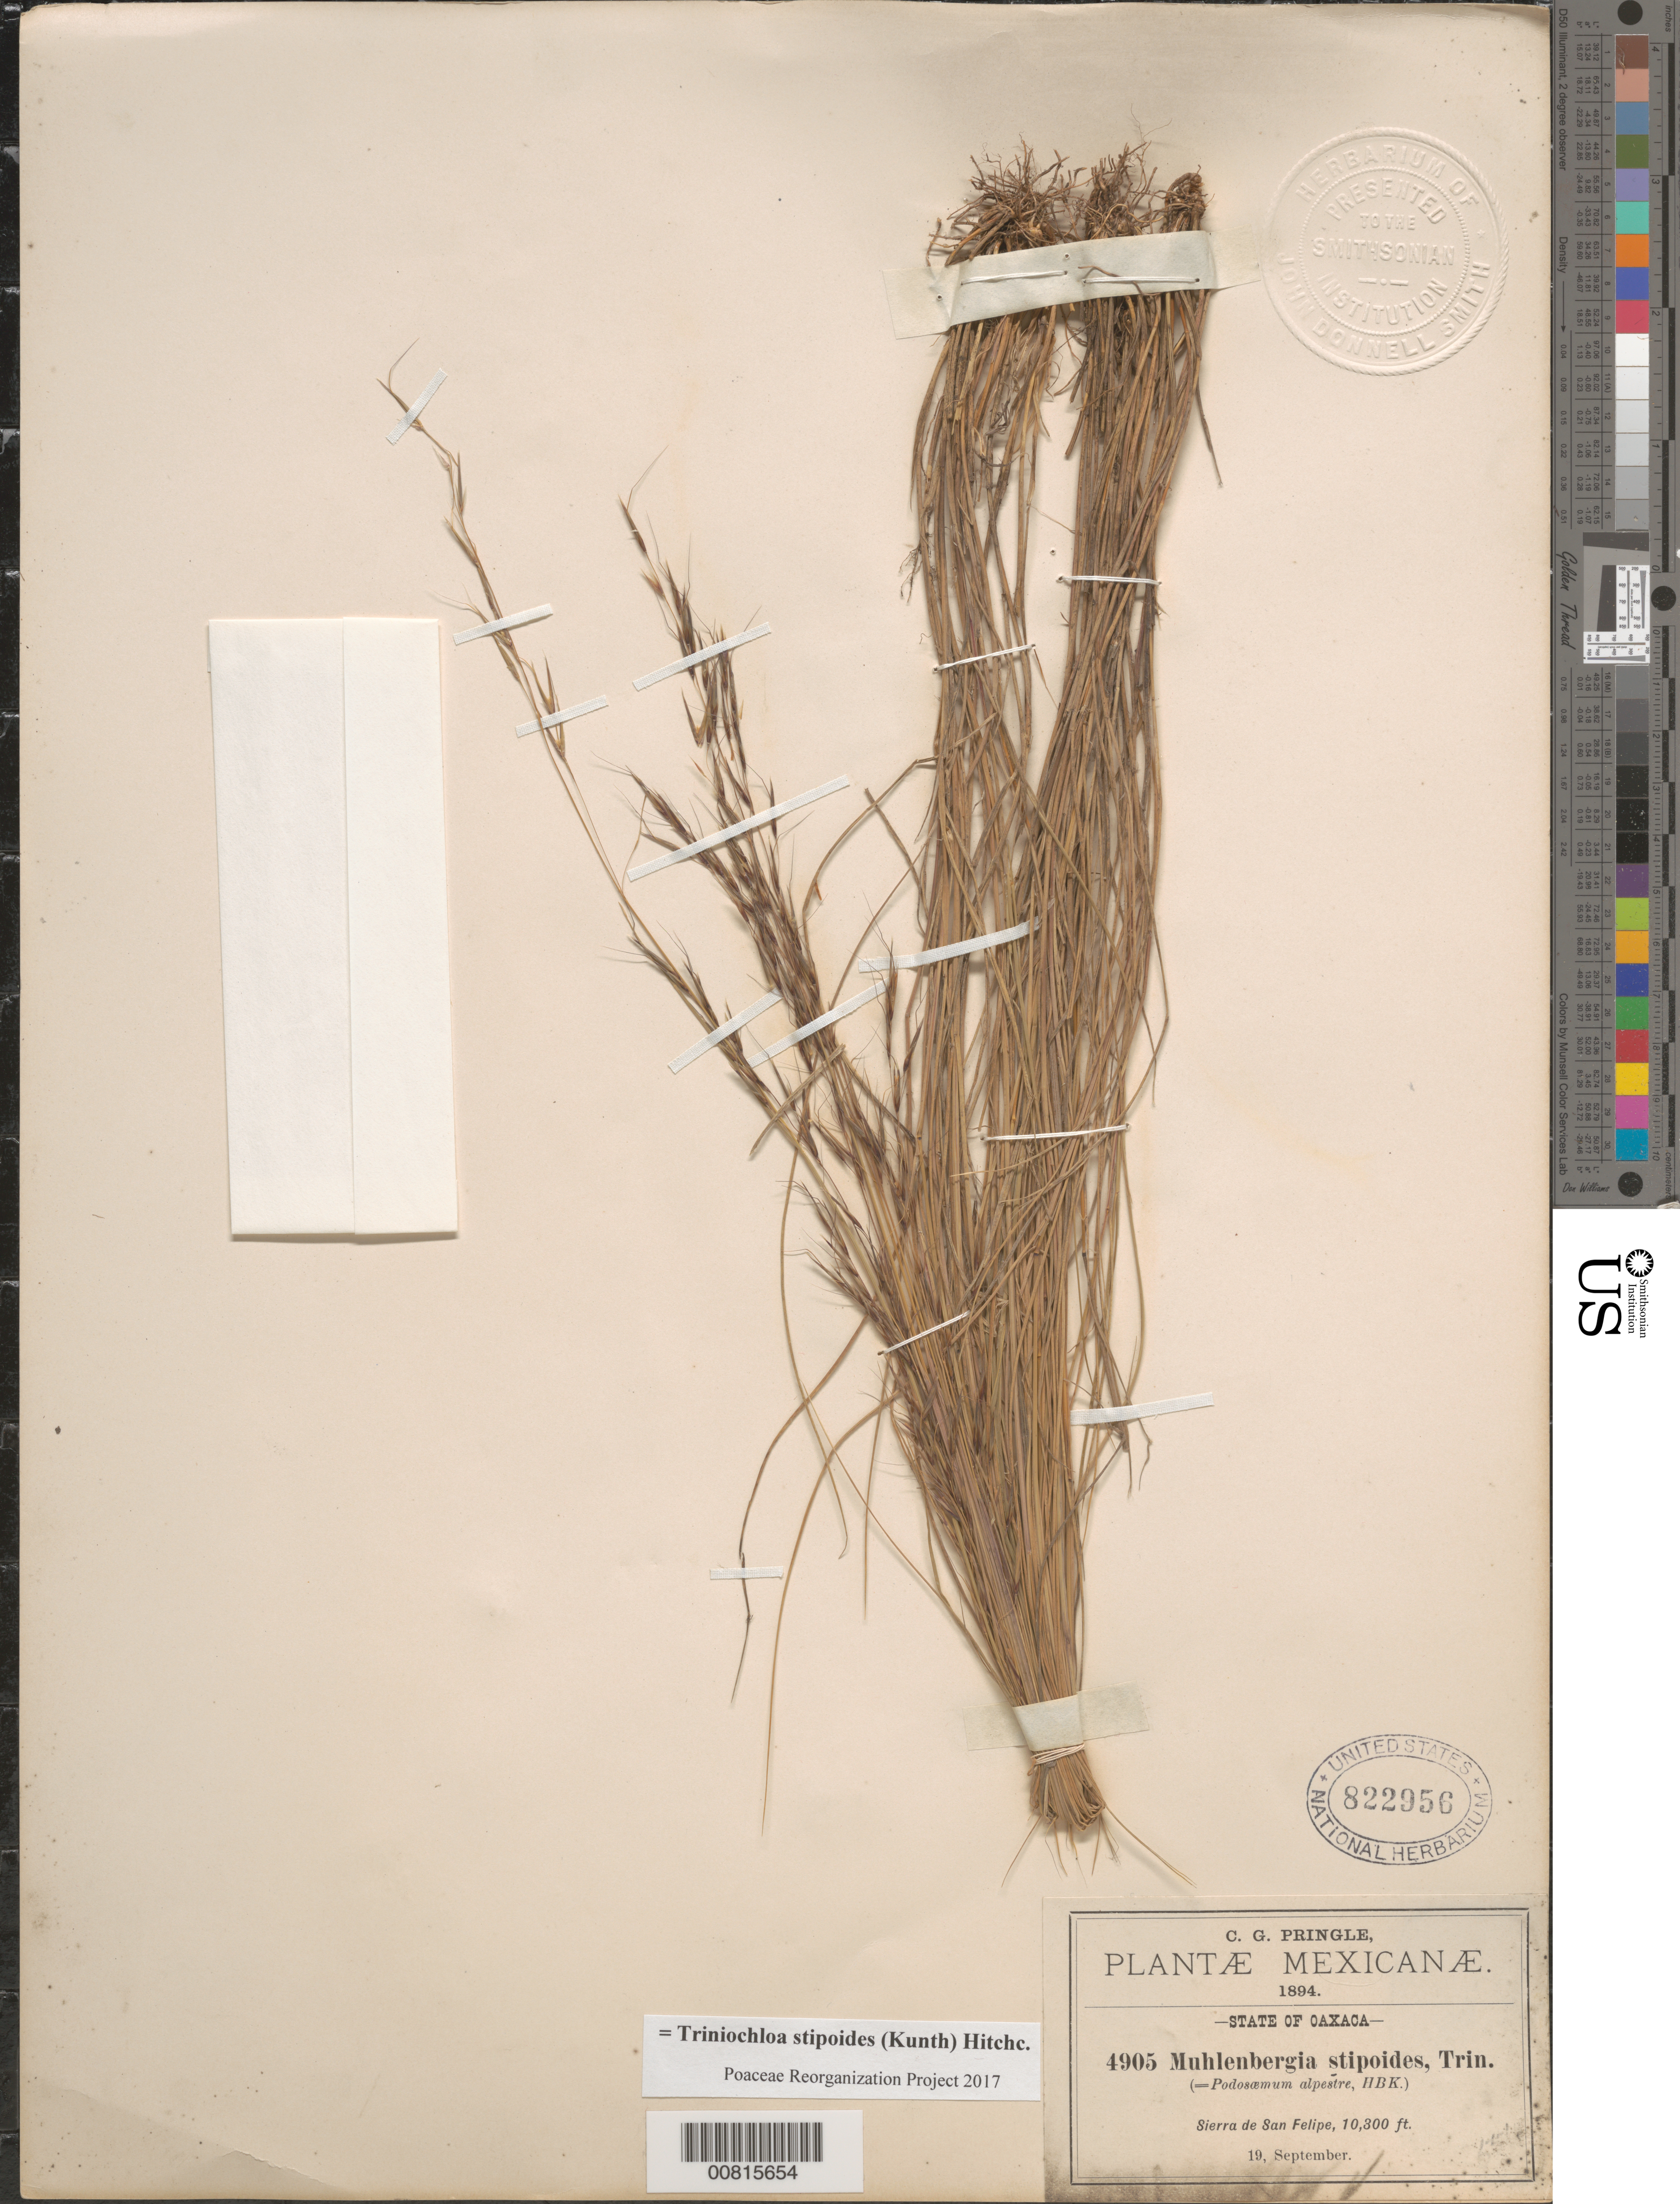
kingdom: Plantae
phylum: Tracheophyta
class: Liliopsida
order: Poales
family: Poaceae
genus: Triniochloa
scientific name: Triniochloa stipoides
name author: (Kunth) Hitchc.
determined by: Poaceae Reorganization Project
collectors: C. G. Pringle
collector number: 4905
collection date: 1894-09-19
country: Mexico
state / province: Oaxaca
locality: Sierra de San Felipe, Oax.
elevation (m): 3139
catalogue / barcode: US 822956